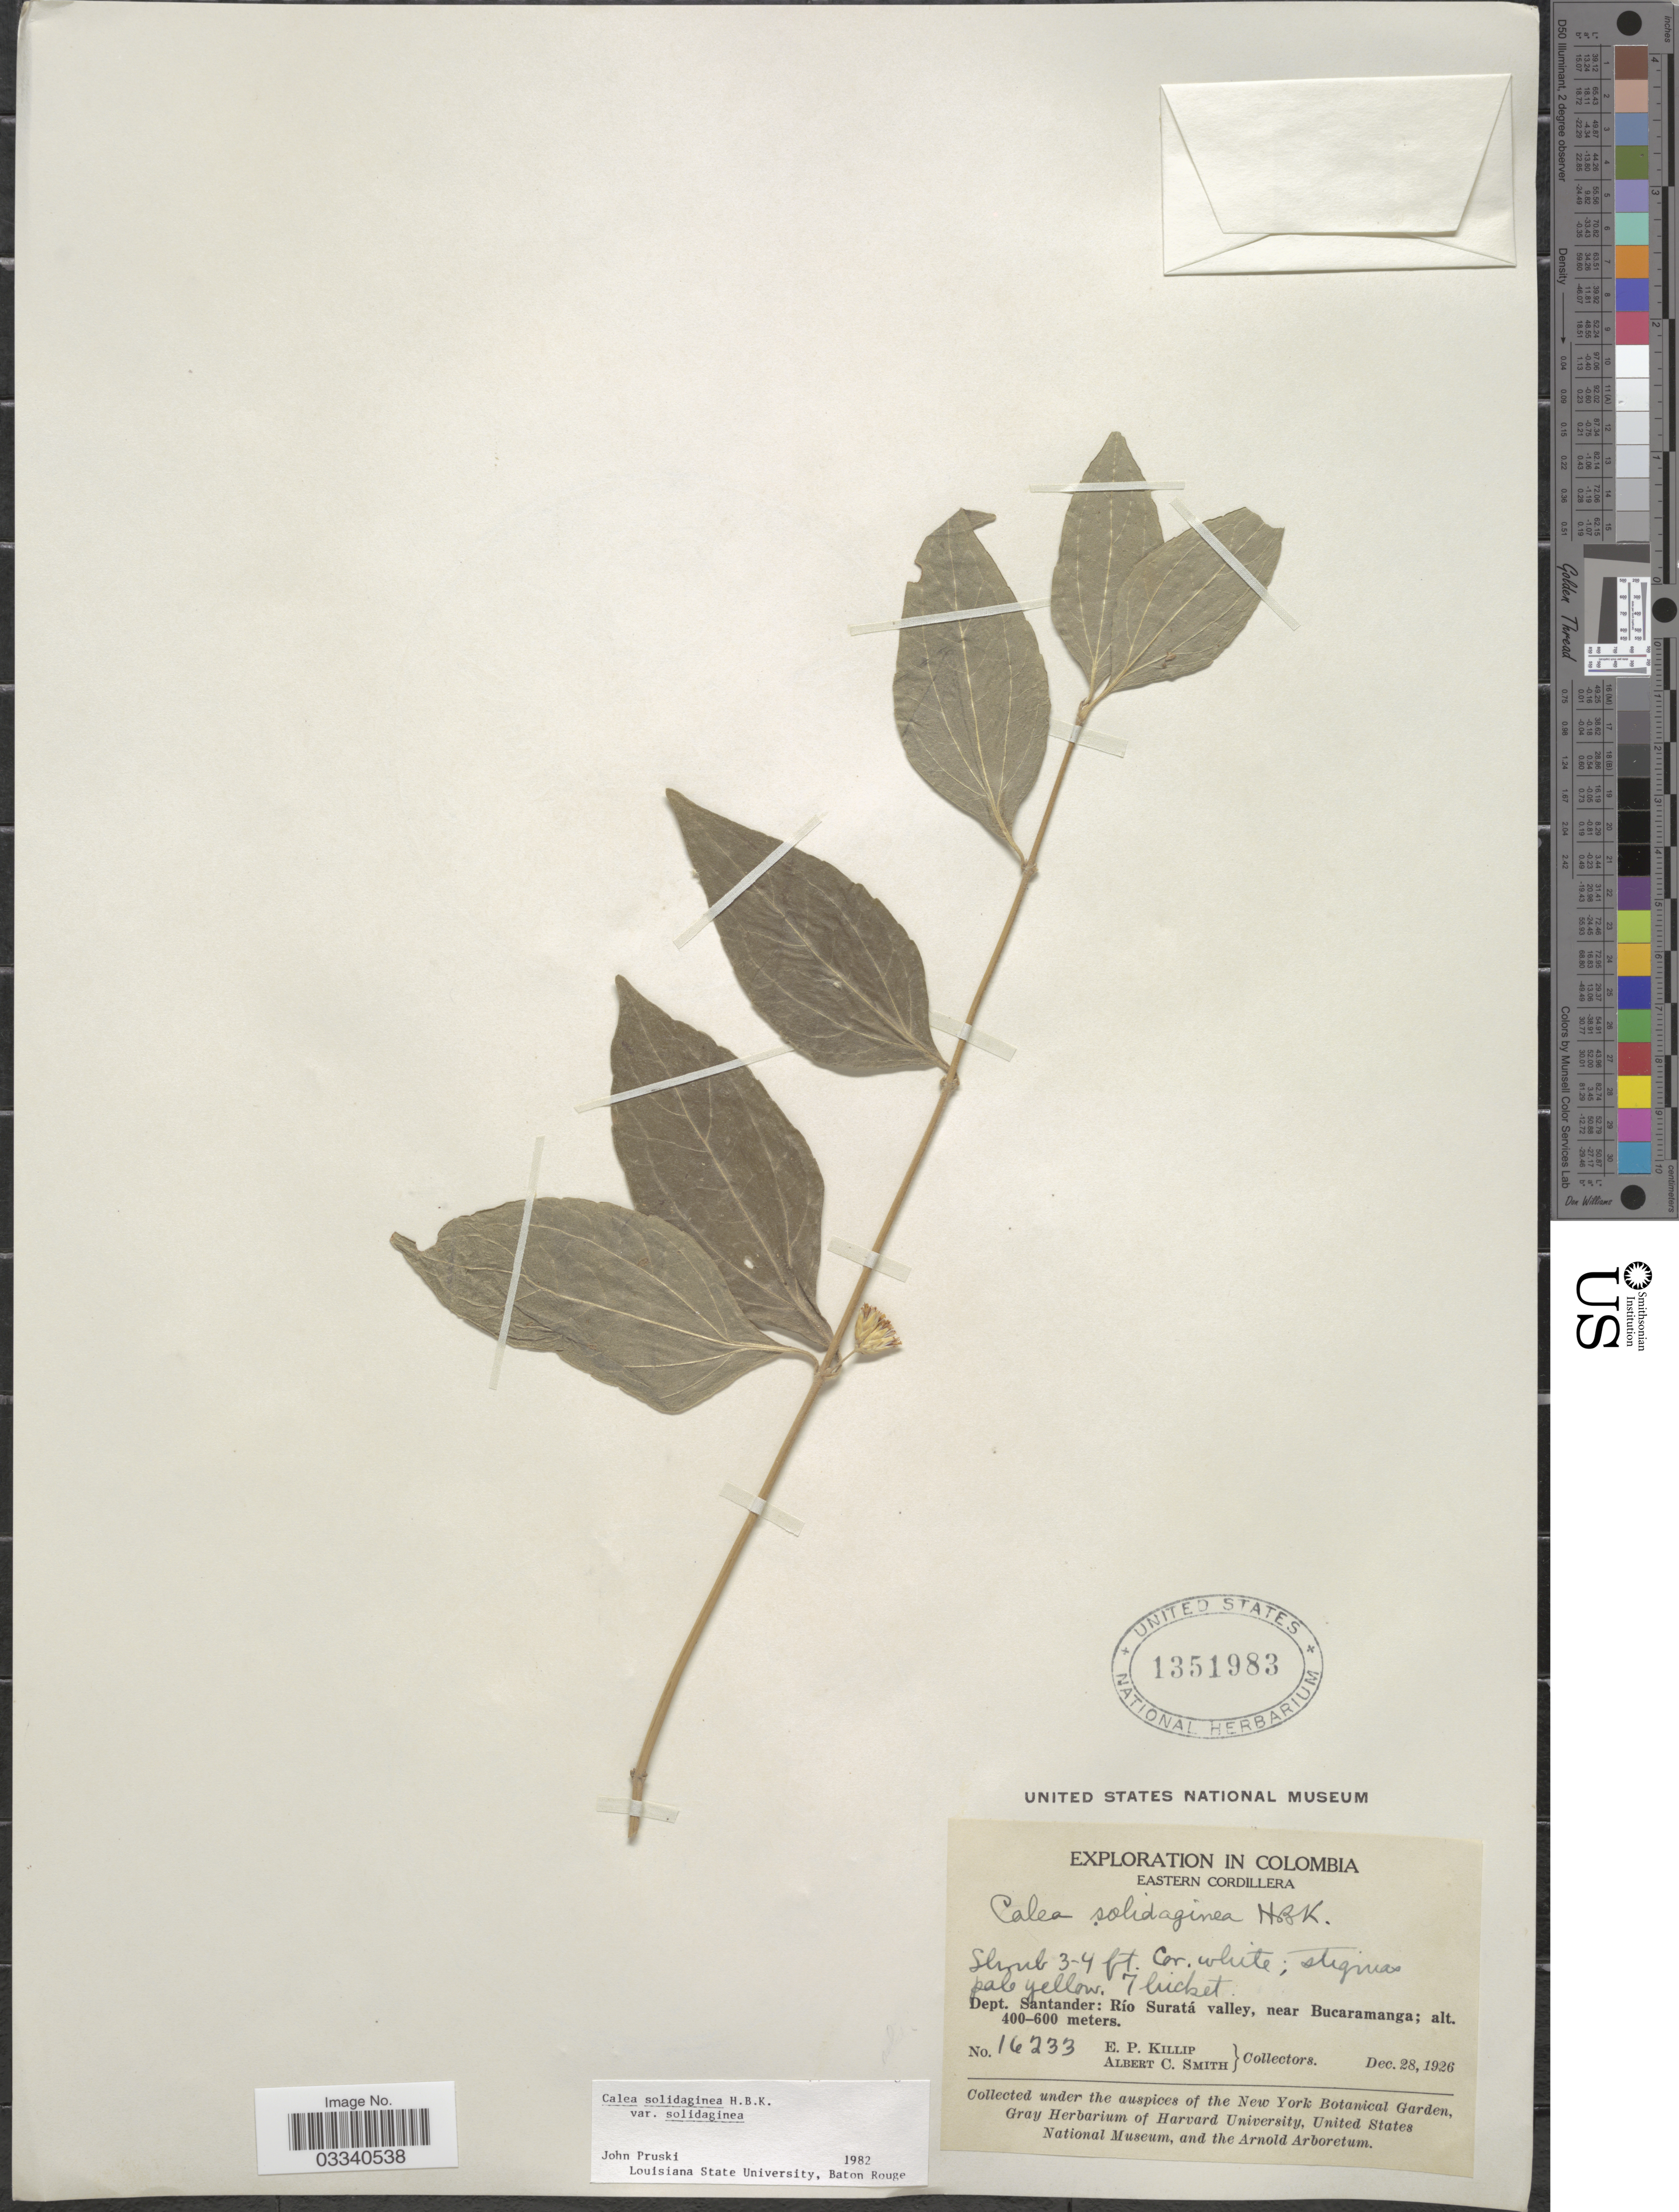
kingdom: Plantae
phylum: Tracheophyta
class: Magnoliopsida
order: Asterales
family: Asteraceae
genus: Calea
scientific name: Calea solidaginea var. solidaginea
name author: Kunth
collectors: E. P. Killip & A. C. Smith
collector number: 16233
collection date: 1926-12-28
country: Colombia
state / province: Santander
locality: Eastern Cordillera. Dept. Santander: Río Suratá valley, near Bucaramanga.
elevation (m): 400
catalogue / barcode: US 1351983